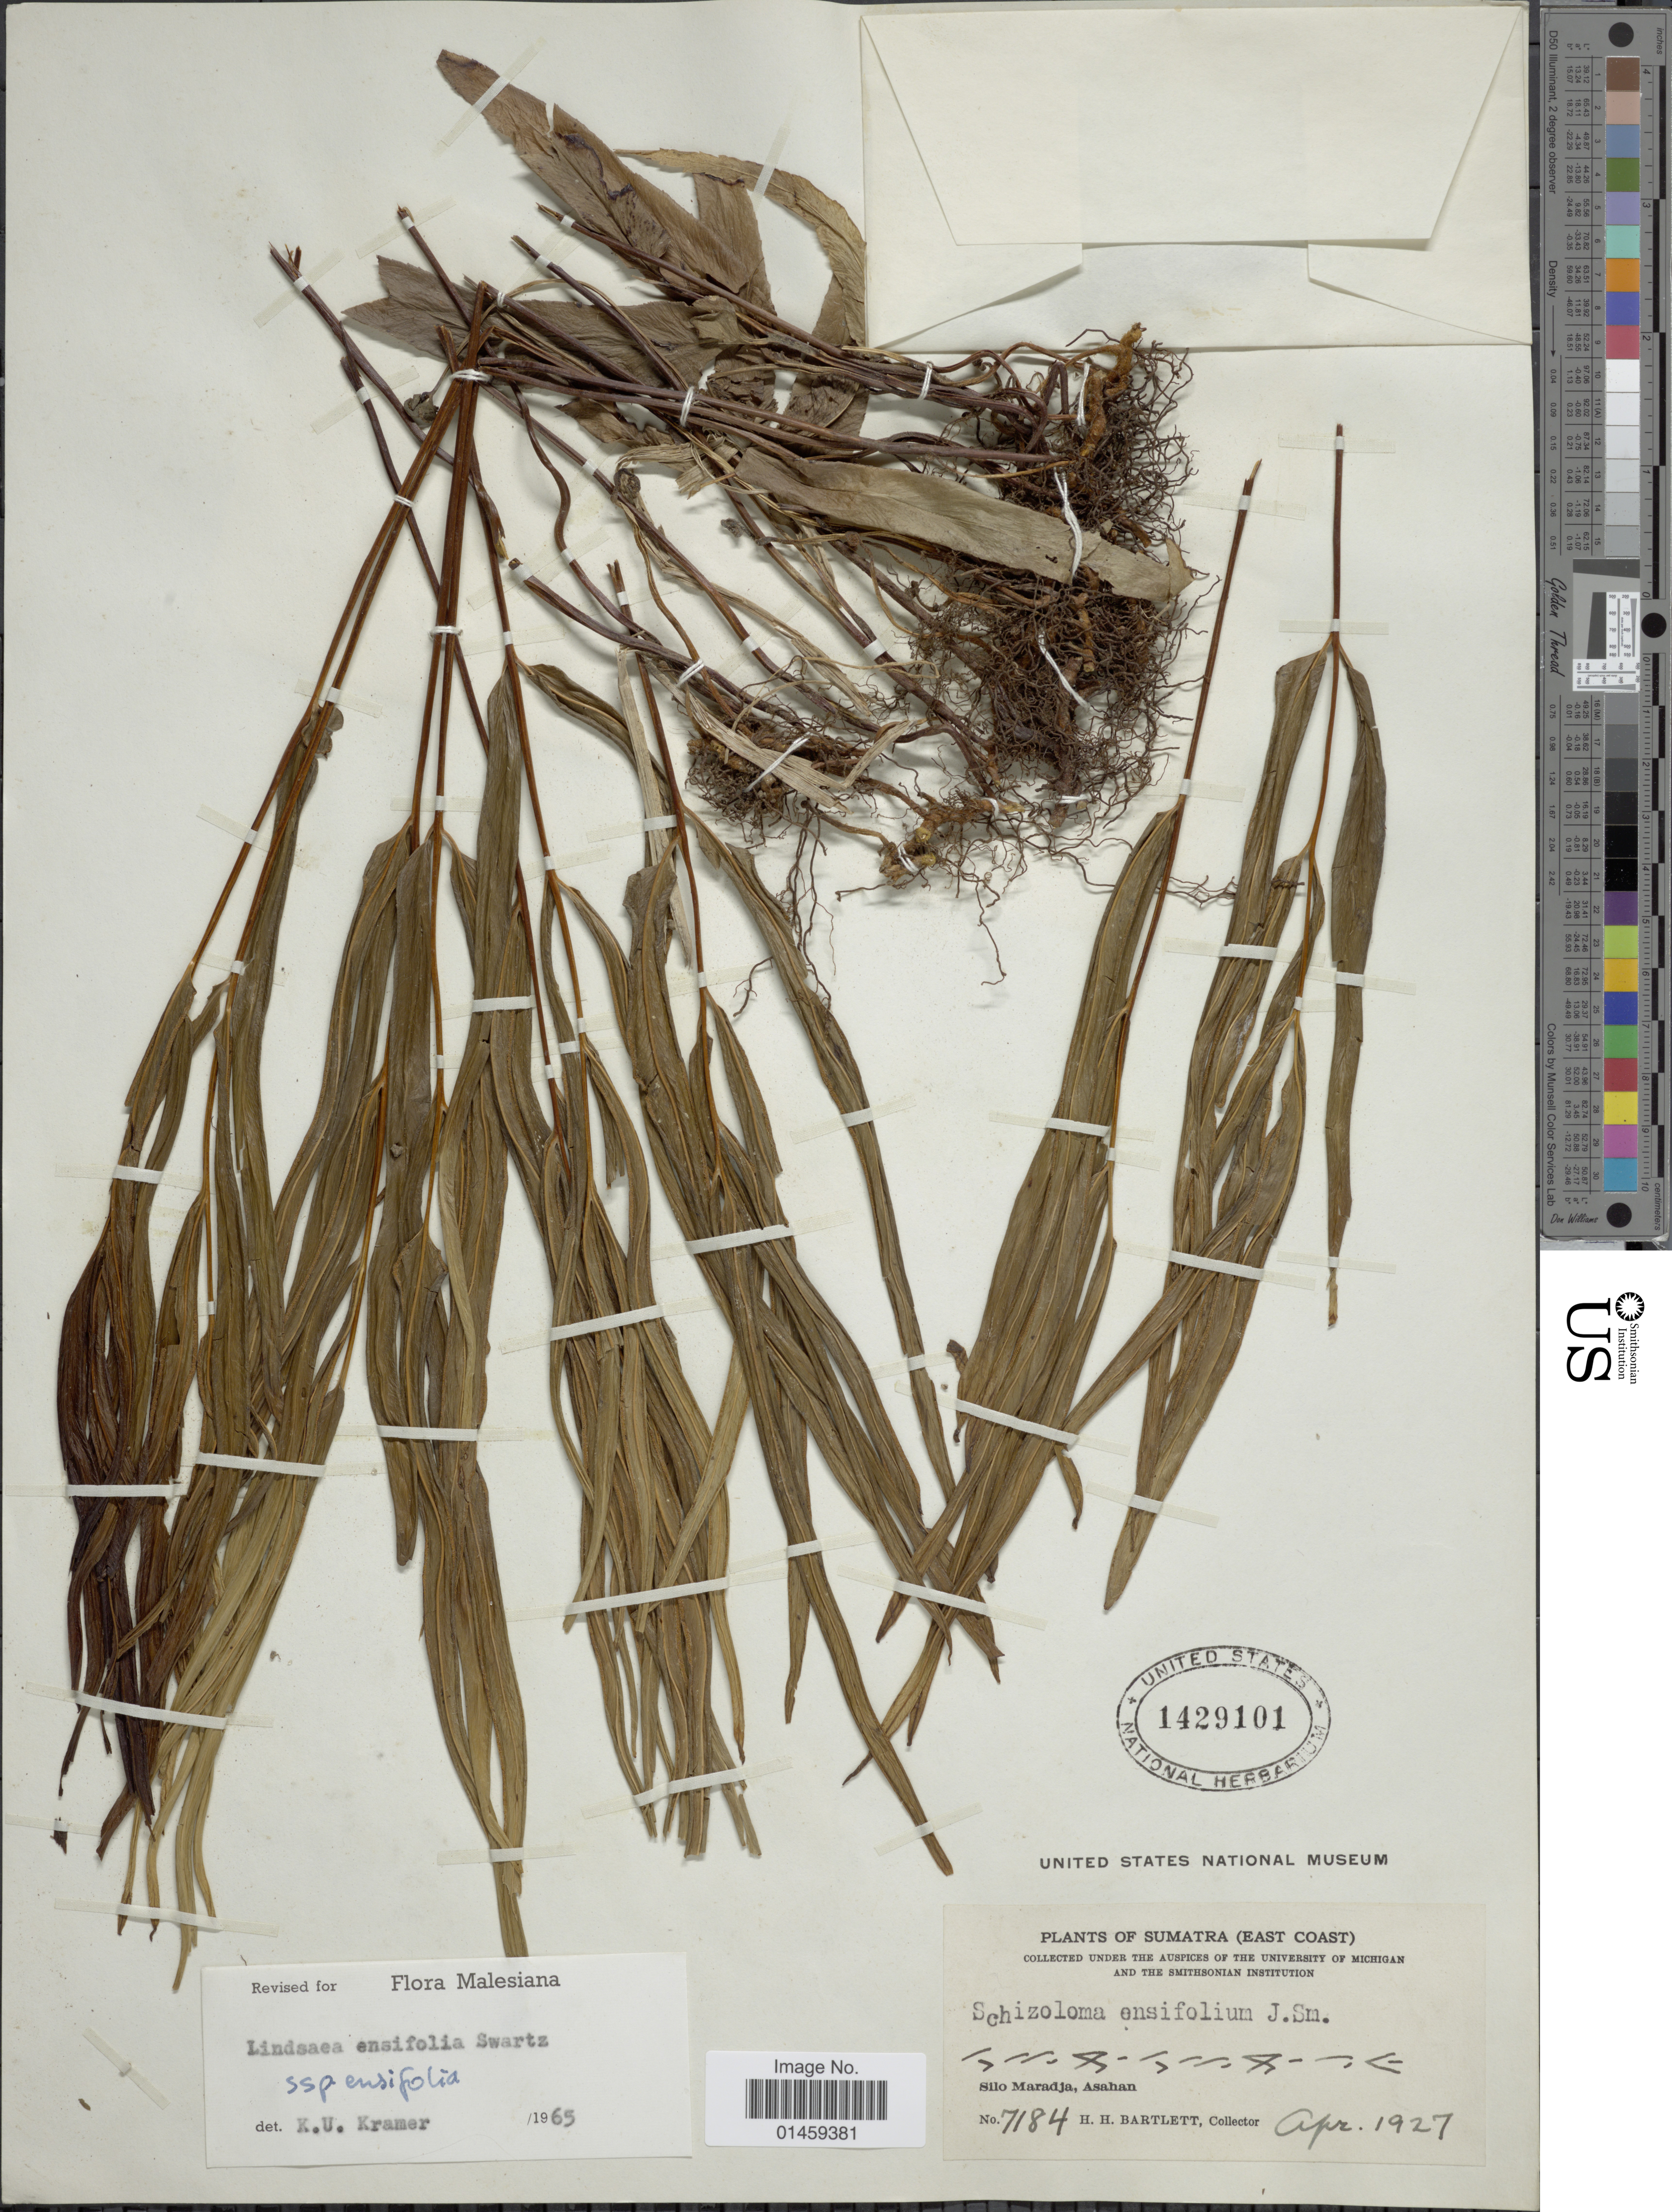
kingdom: Plantae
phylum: Tracheophyta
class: Polypodiopsida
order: Polypodiales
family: Lindsaeaceae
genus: Lindsaea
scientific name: Lindsaea ensifolia subsp. ensifolia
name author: Sw.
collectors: H. H. Bartlett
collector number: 7184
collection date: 1927-04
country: Indonesia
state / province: Sumatra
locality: East Coast. Silo Maradja, Asahan.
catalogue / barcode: US 1429101